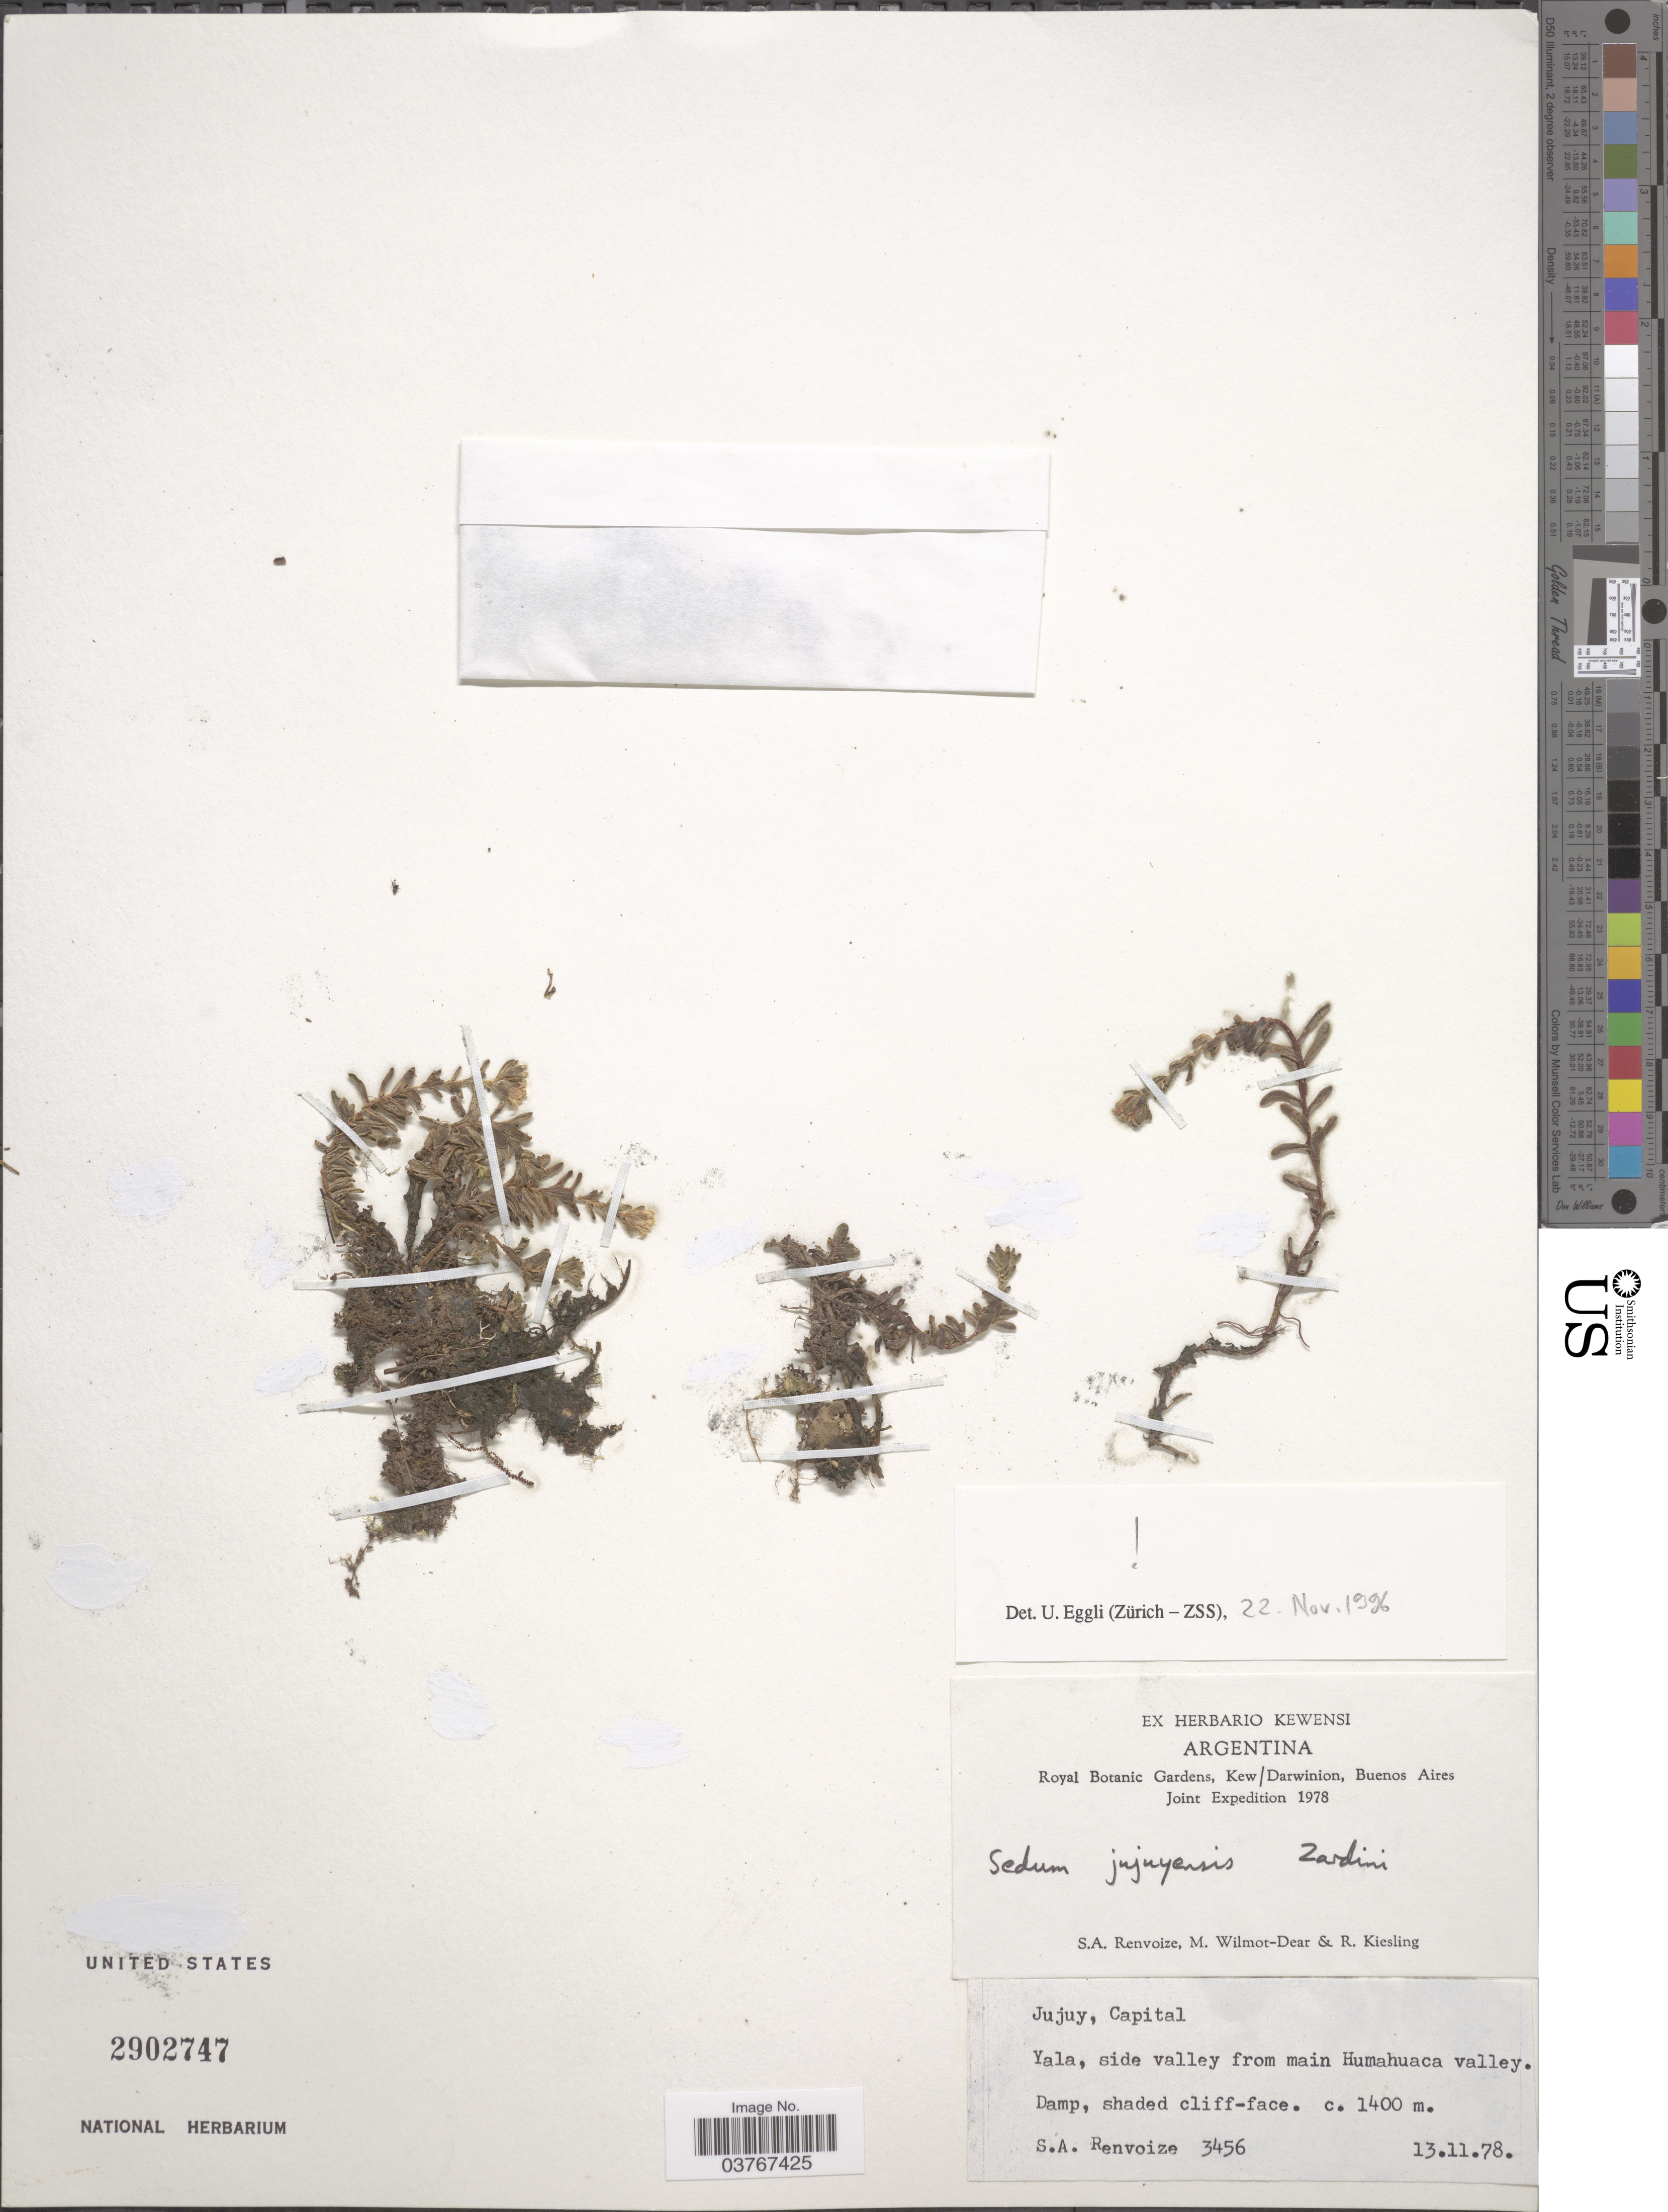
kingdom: Plantae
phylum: Tracheophyta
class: Magnoliopsida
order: Saxifragales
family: Crassulaceae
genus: Sedum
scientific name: Sedum jujuyense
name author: Zardini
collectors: S. A. Renvoize, M. Wilmot-Dear & R. Kiesling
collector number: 3456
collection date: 1978-11-13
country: Argentina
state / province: Jujuy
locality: Jujuy, Capital. Yala, side valley from main Humahuaca valley.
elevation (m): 1400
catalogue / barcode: US 2902747